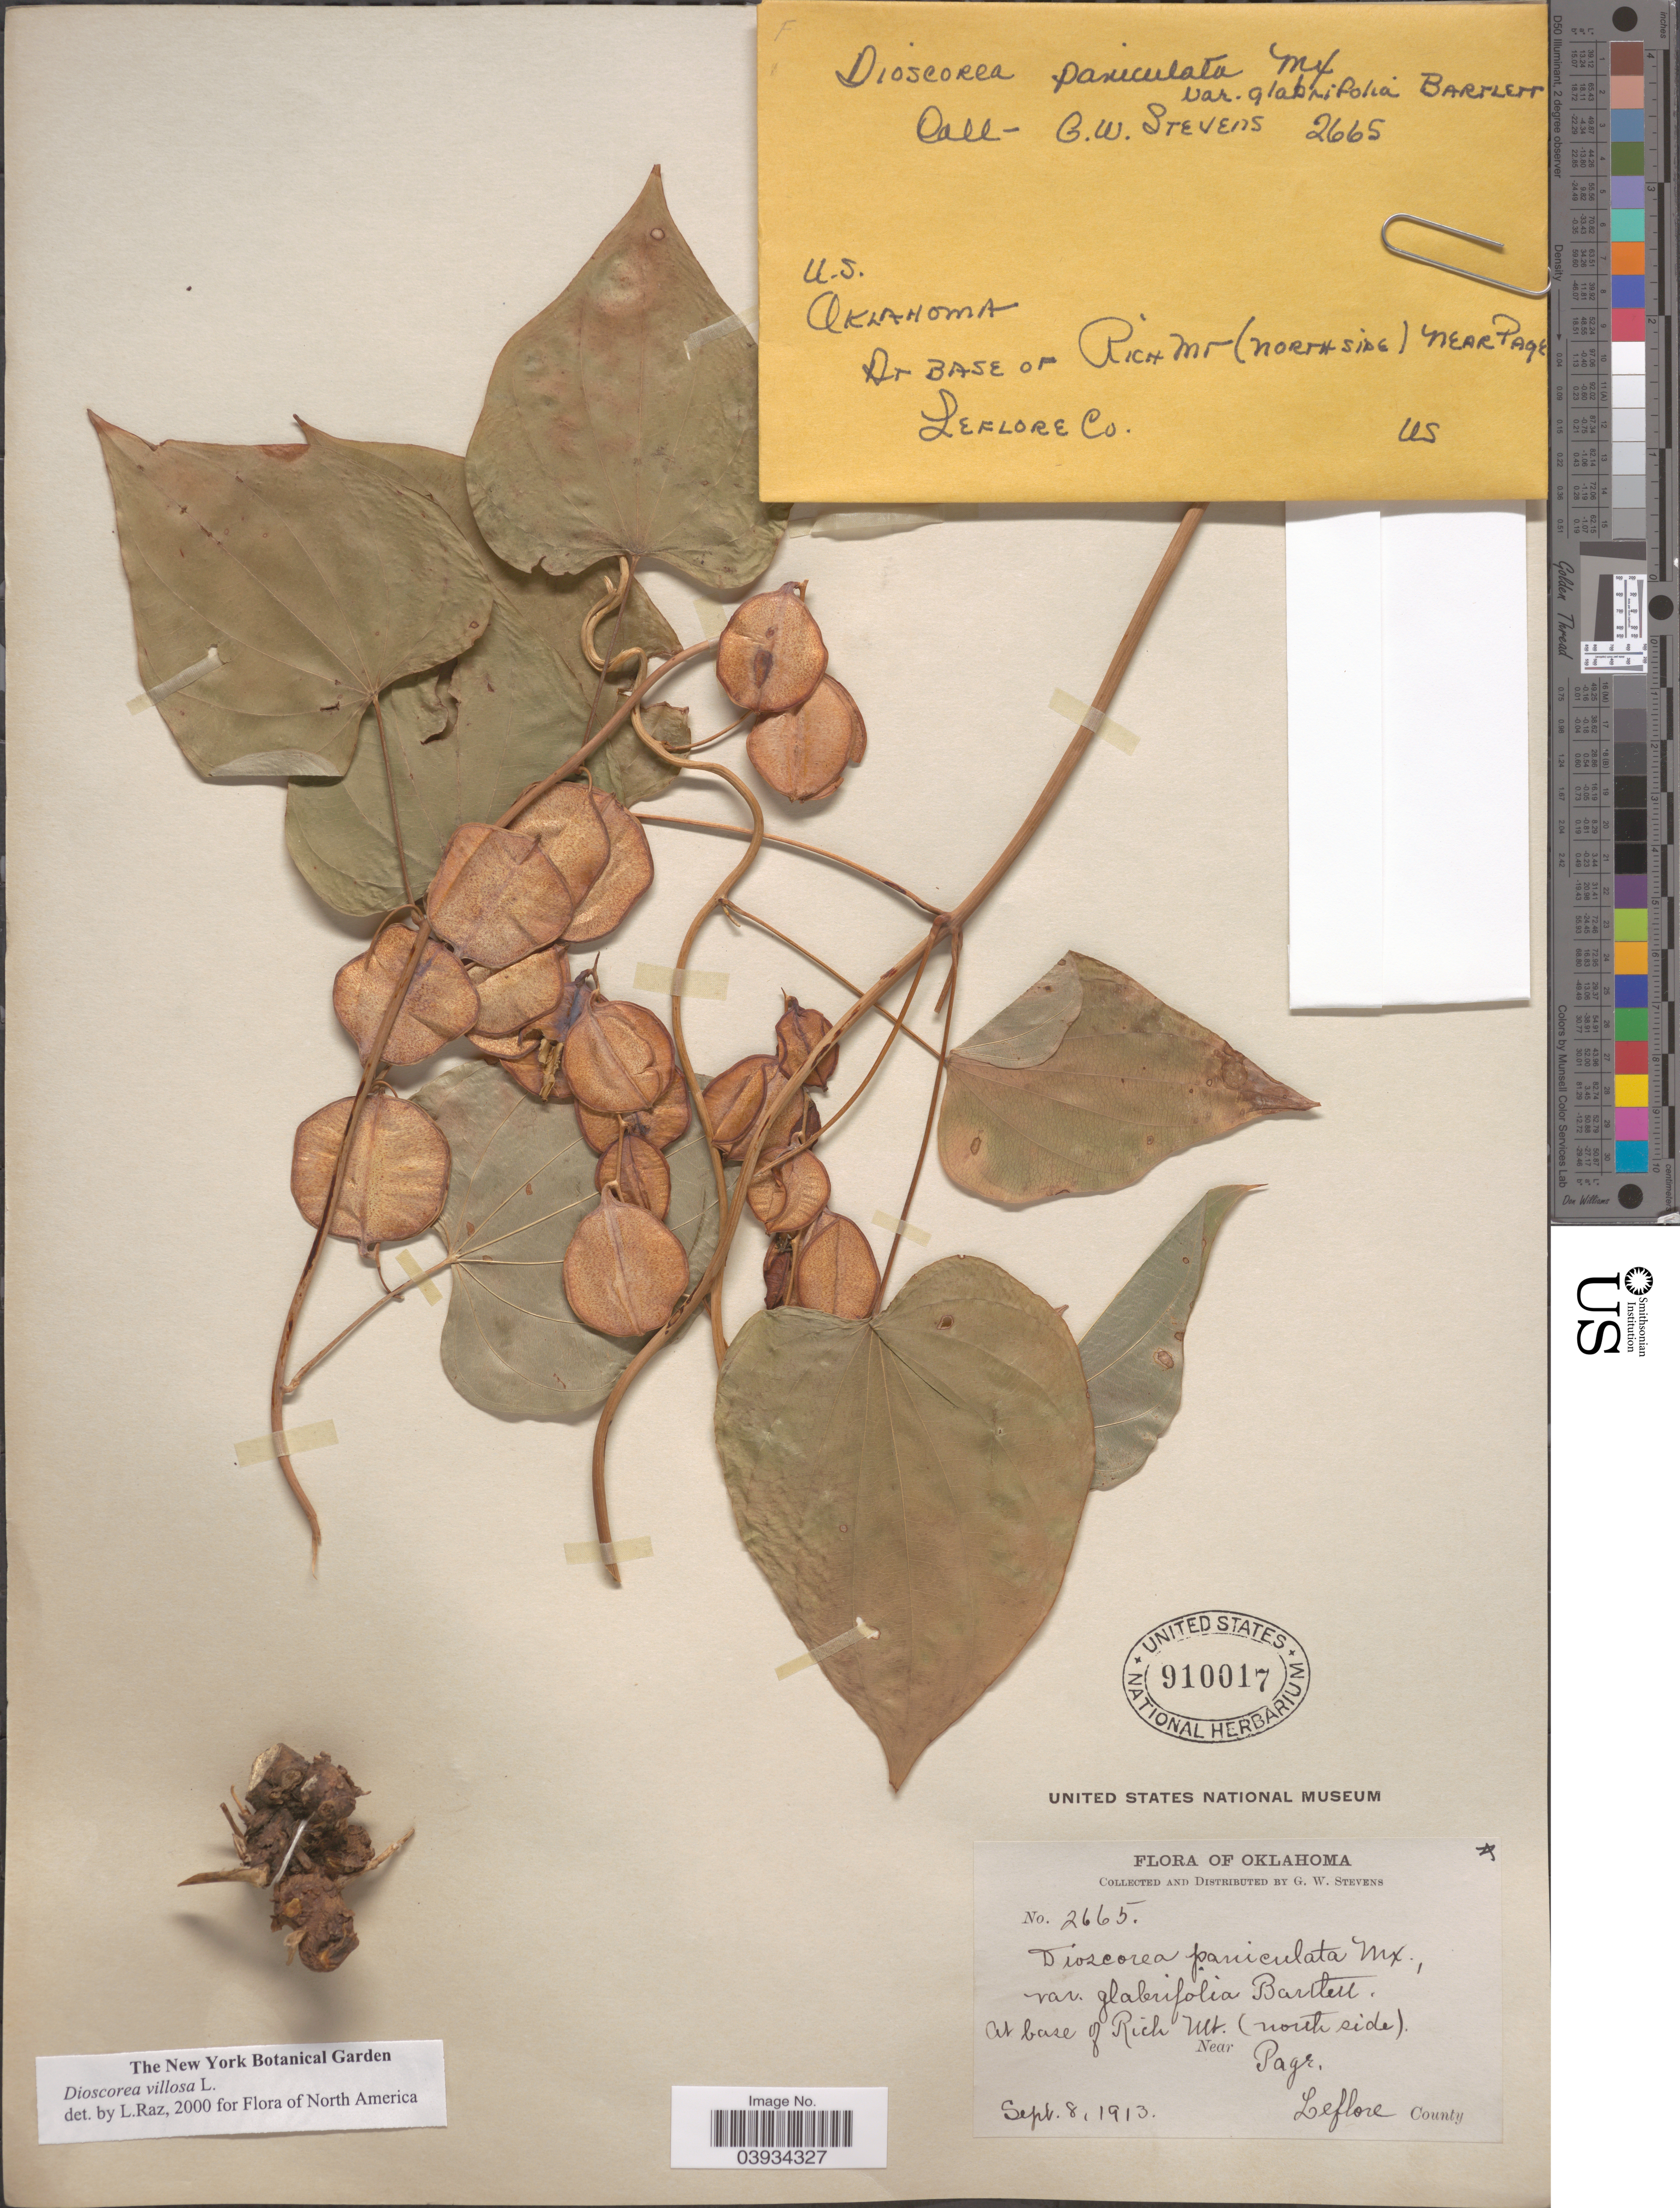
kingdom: Plantae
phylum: Tracheophyta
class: Liliopsida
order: Dioscoreales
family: Dioscoreaceae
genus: Dioscorea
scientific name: Dioscorea villosa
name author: L.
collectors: G. W. Stevens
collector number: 2665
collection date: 1913-09-08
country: United States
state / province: Oklahoma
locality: At base of Rich Mt. (north side). Near Page, Leflore County.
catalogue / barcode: US 910017